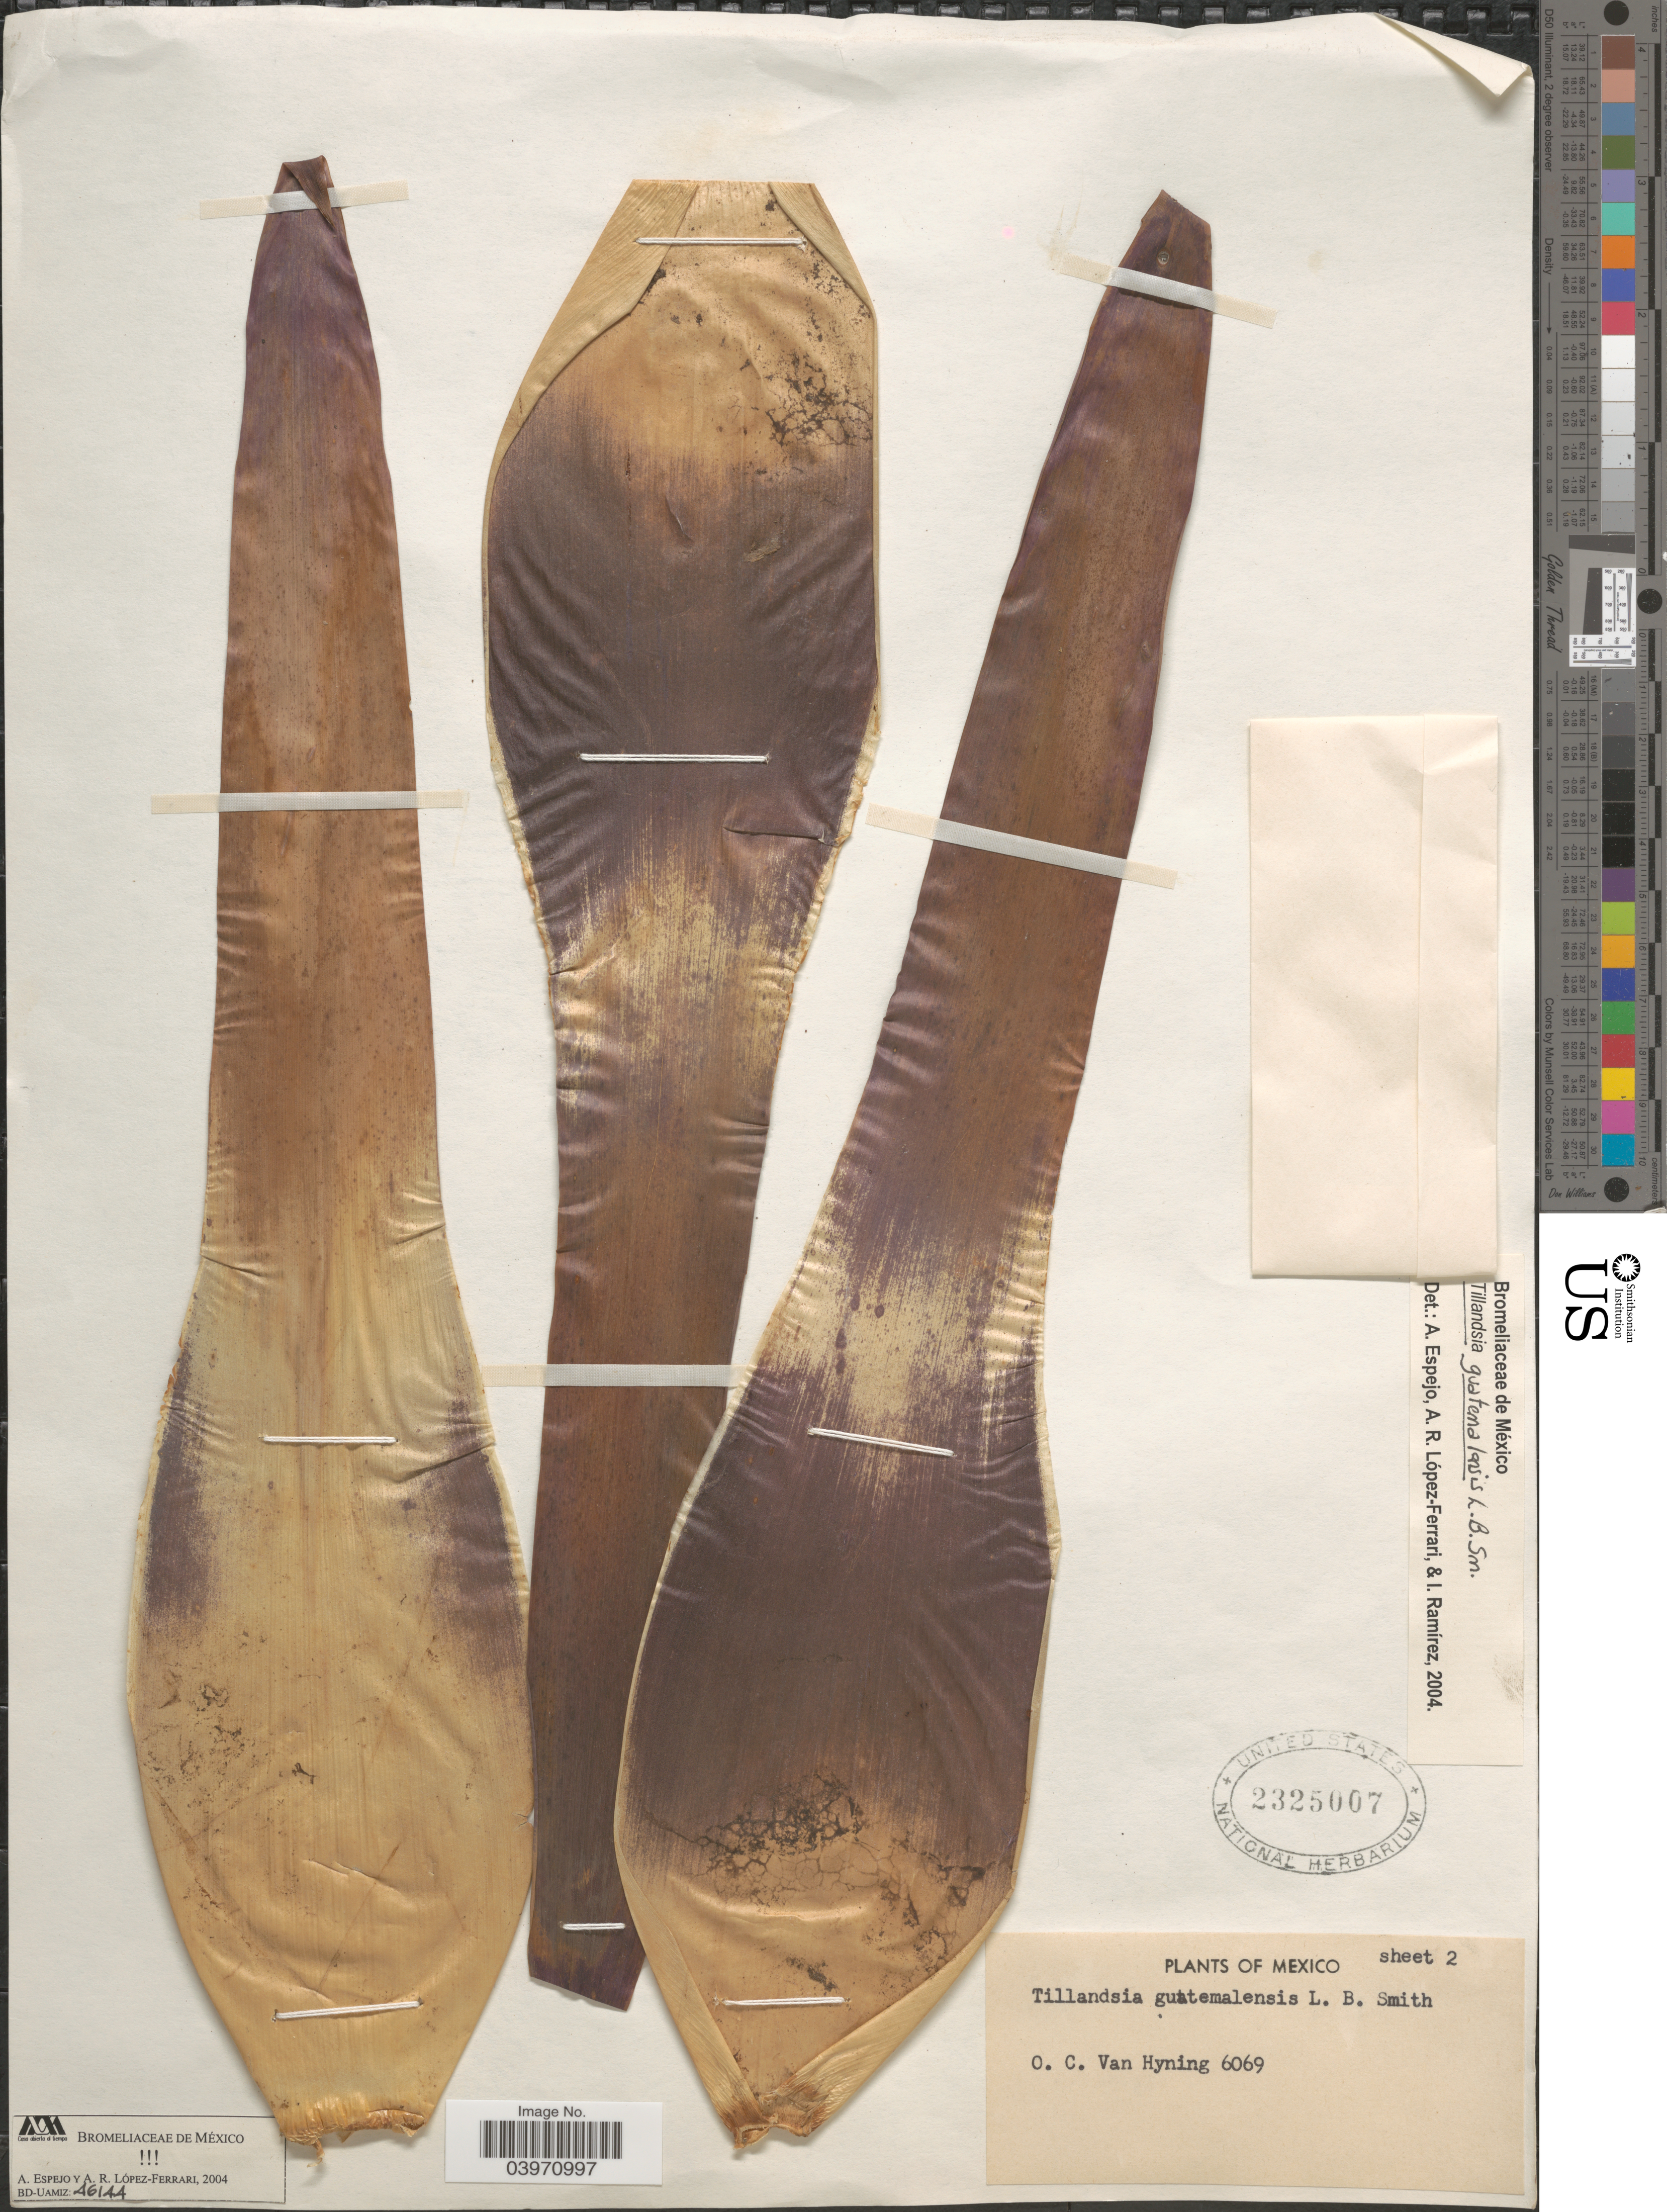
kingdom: Plantae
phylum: Tracheophyta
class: Liliopsida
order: Poales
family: Bromeliaceae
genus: Tillandsia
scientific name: Tillandsia guatemalensis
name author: L.B. Sm.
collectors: O. Van Hyning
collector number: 6069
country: Mexico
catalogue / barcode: US 2325007